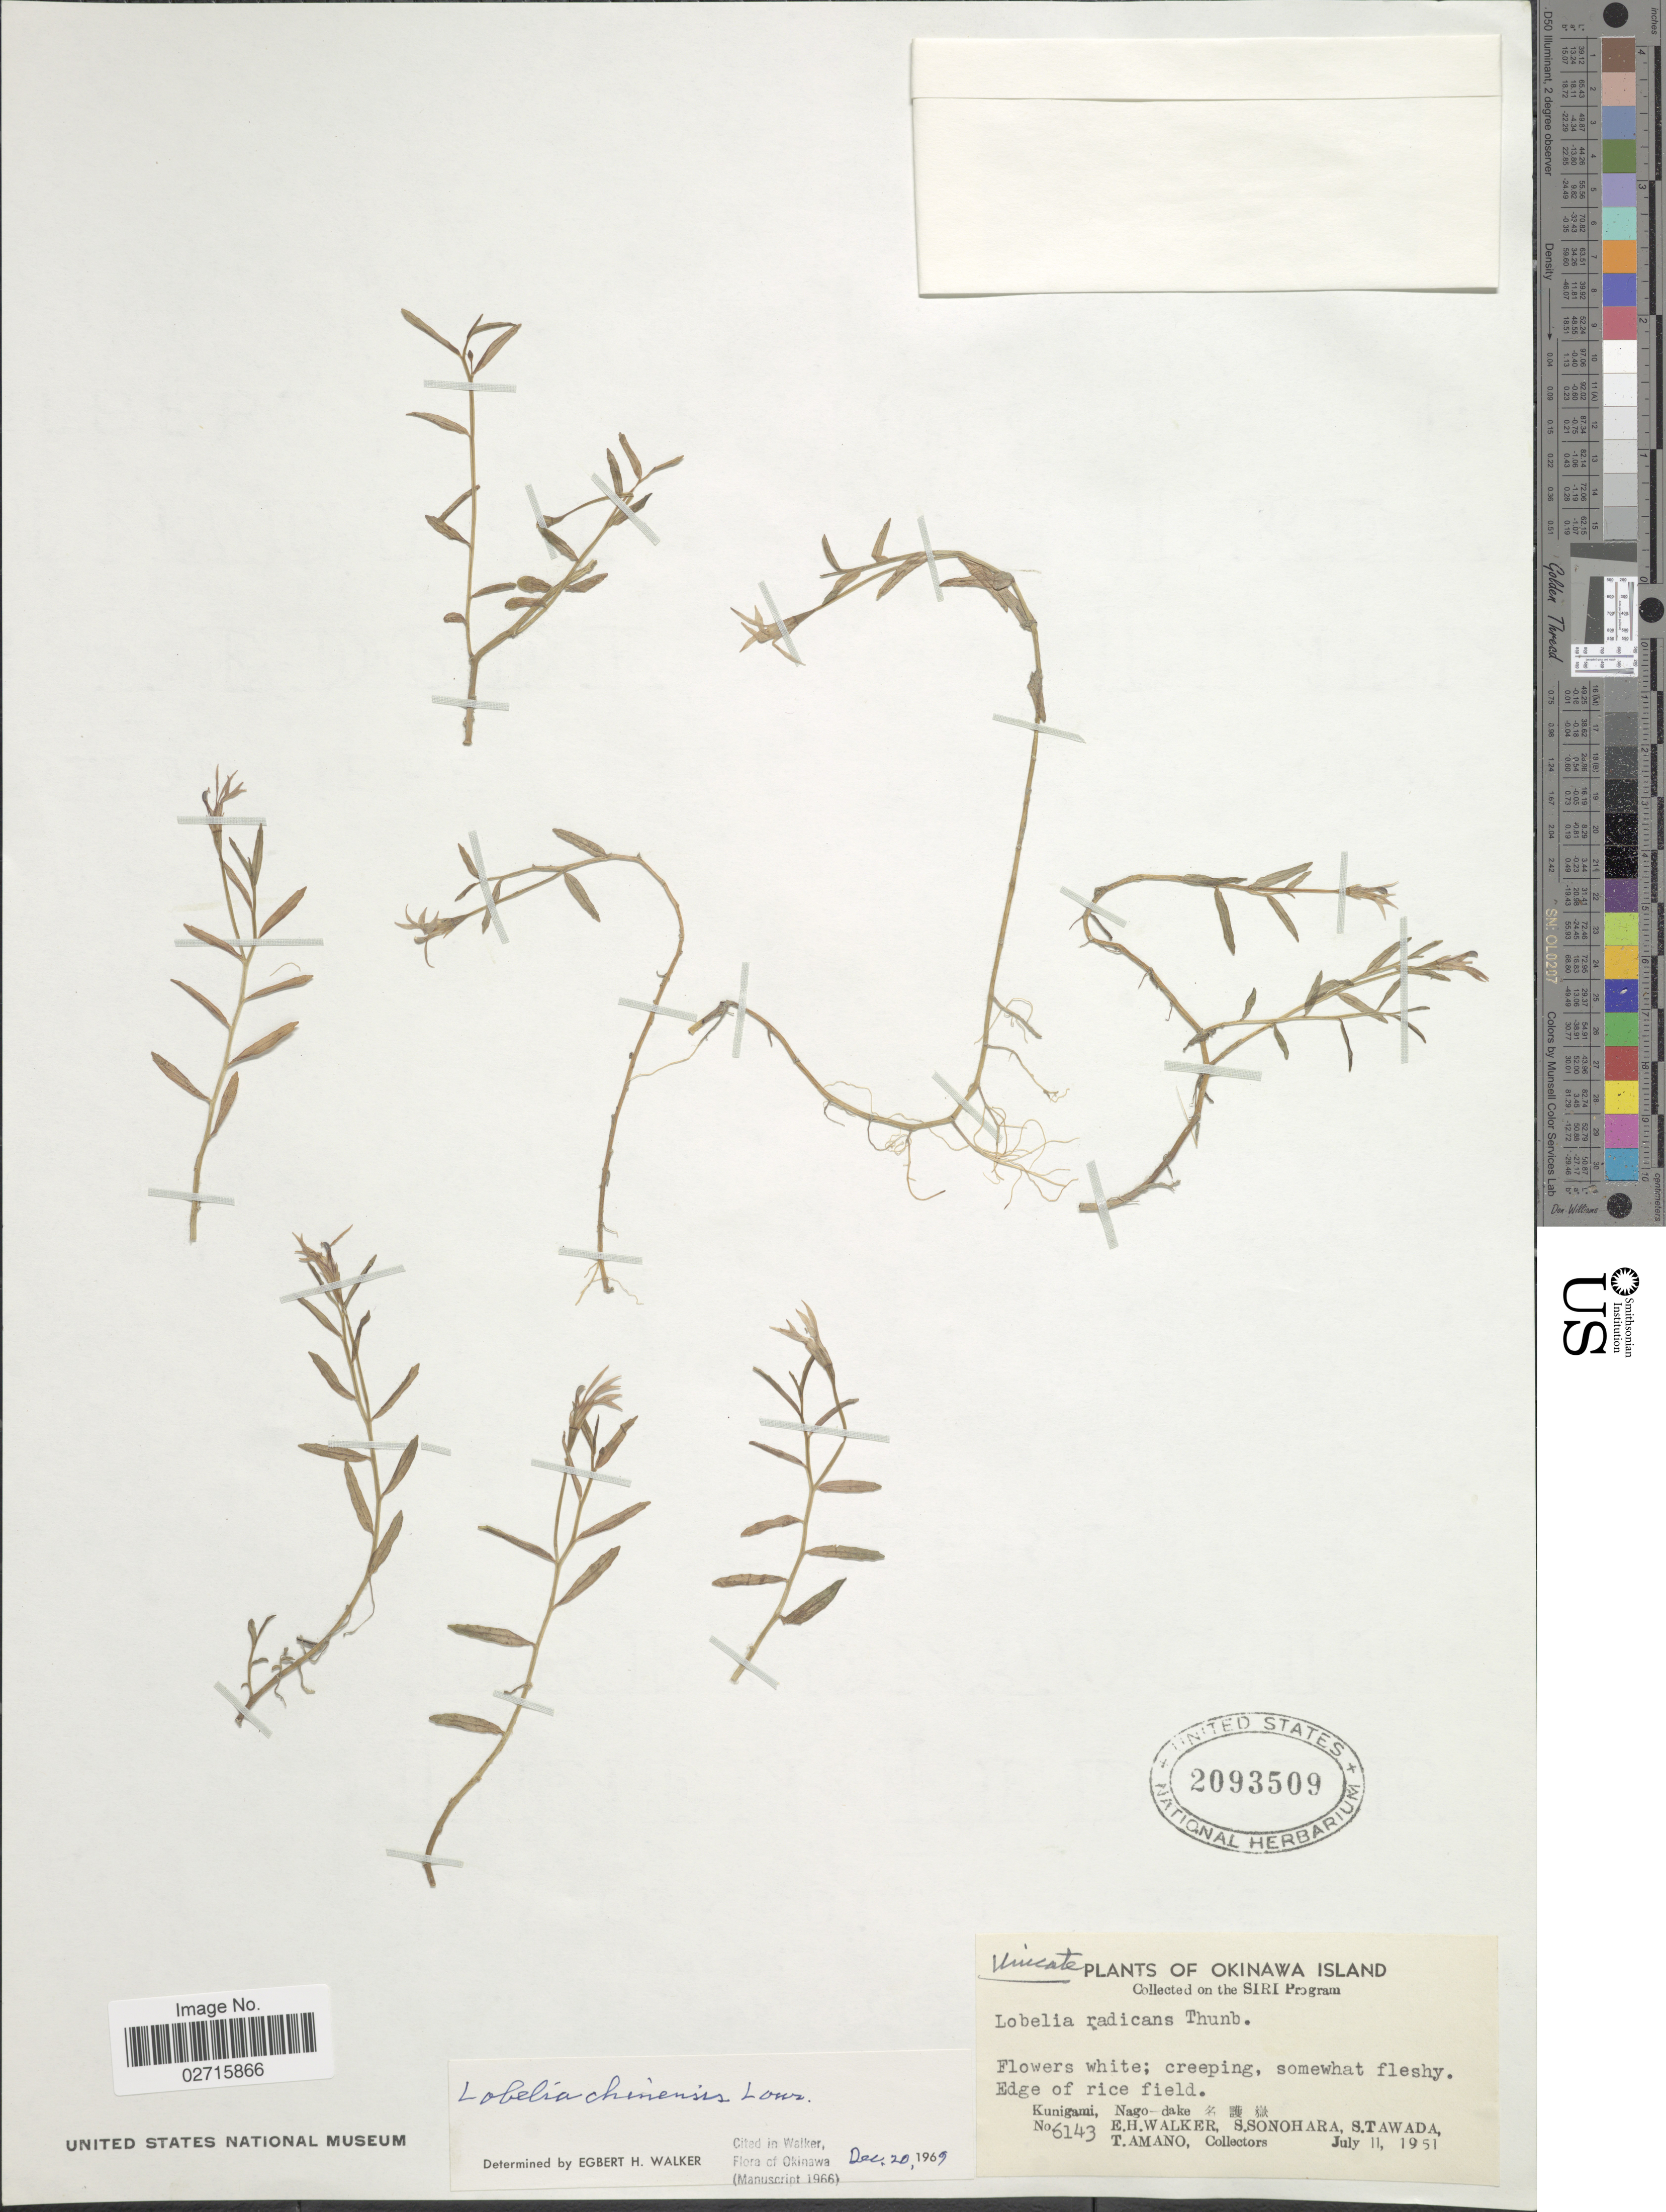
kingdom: Plantae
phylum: Tracheophyta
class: Magnoliopsida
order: Asterales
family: Campanulaceae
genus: Lobelia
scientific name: Lobelia chinensis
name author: Lour.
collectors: E. H. Walker, S. Sonohara, S. Tawada & T. Amano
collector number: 6143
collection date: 1951-07-11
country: Japan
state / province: Okinawa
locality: Okinawa Island, edge of ricefield, Kunigami, Nago-dake.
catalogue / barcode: US 2093509